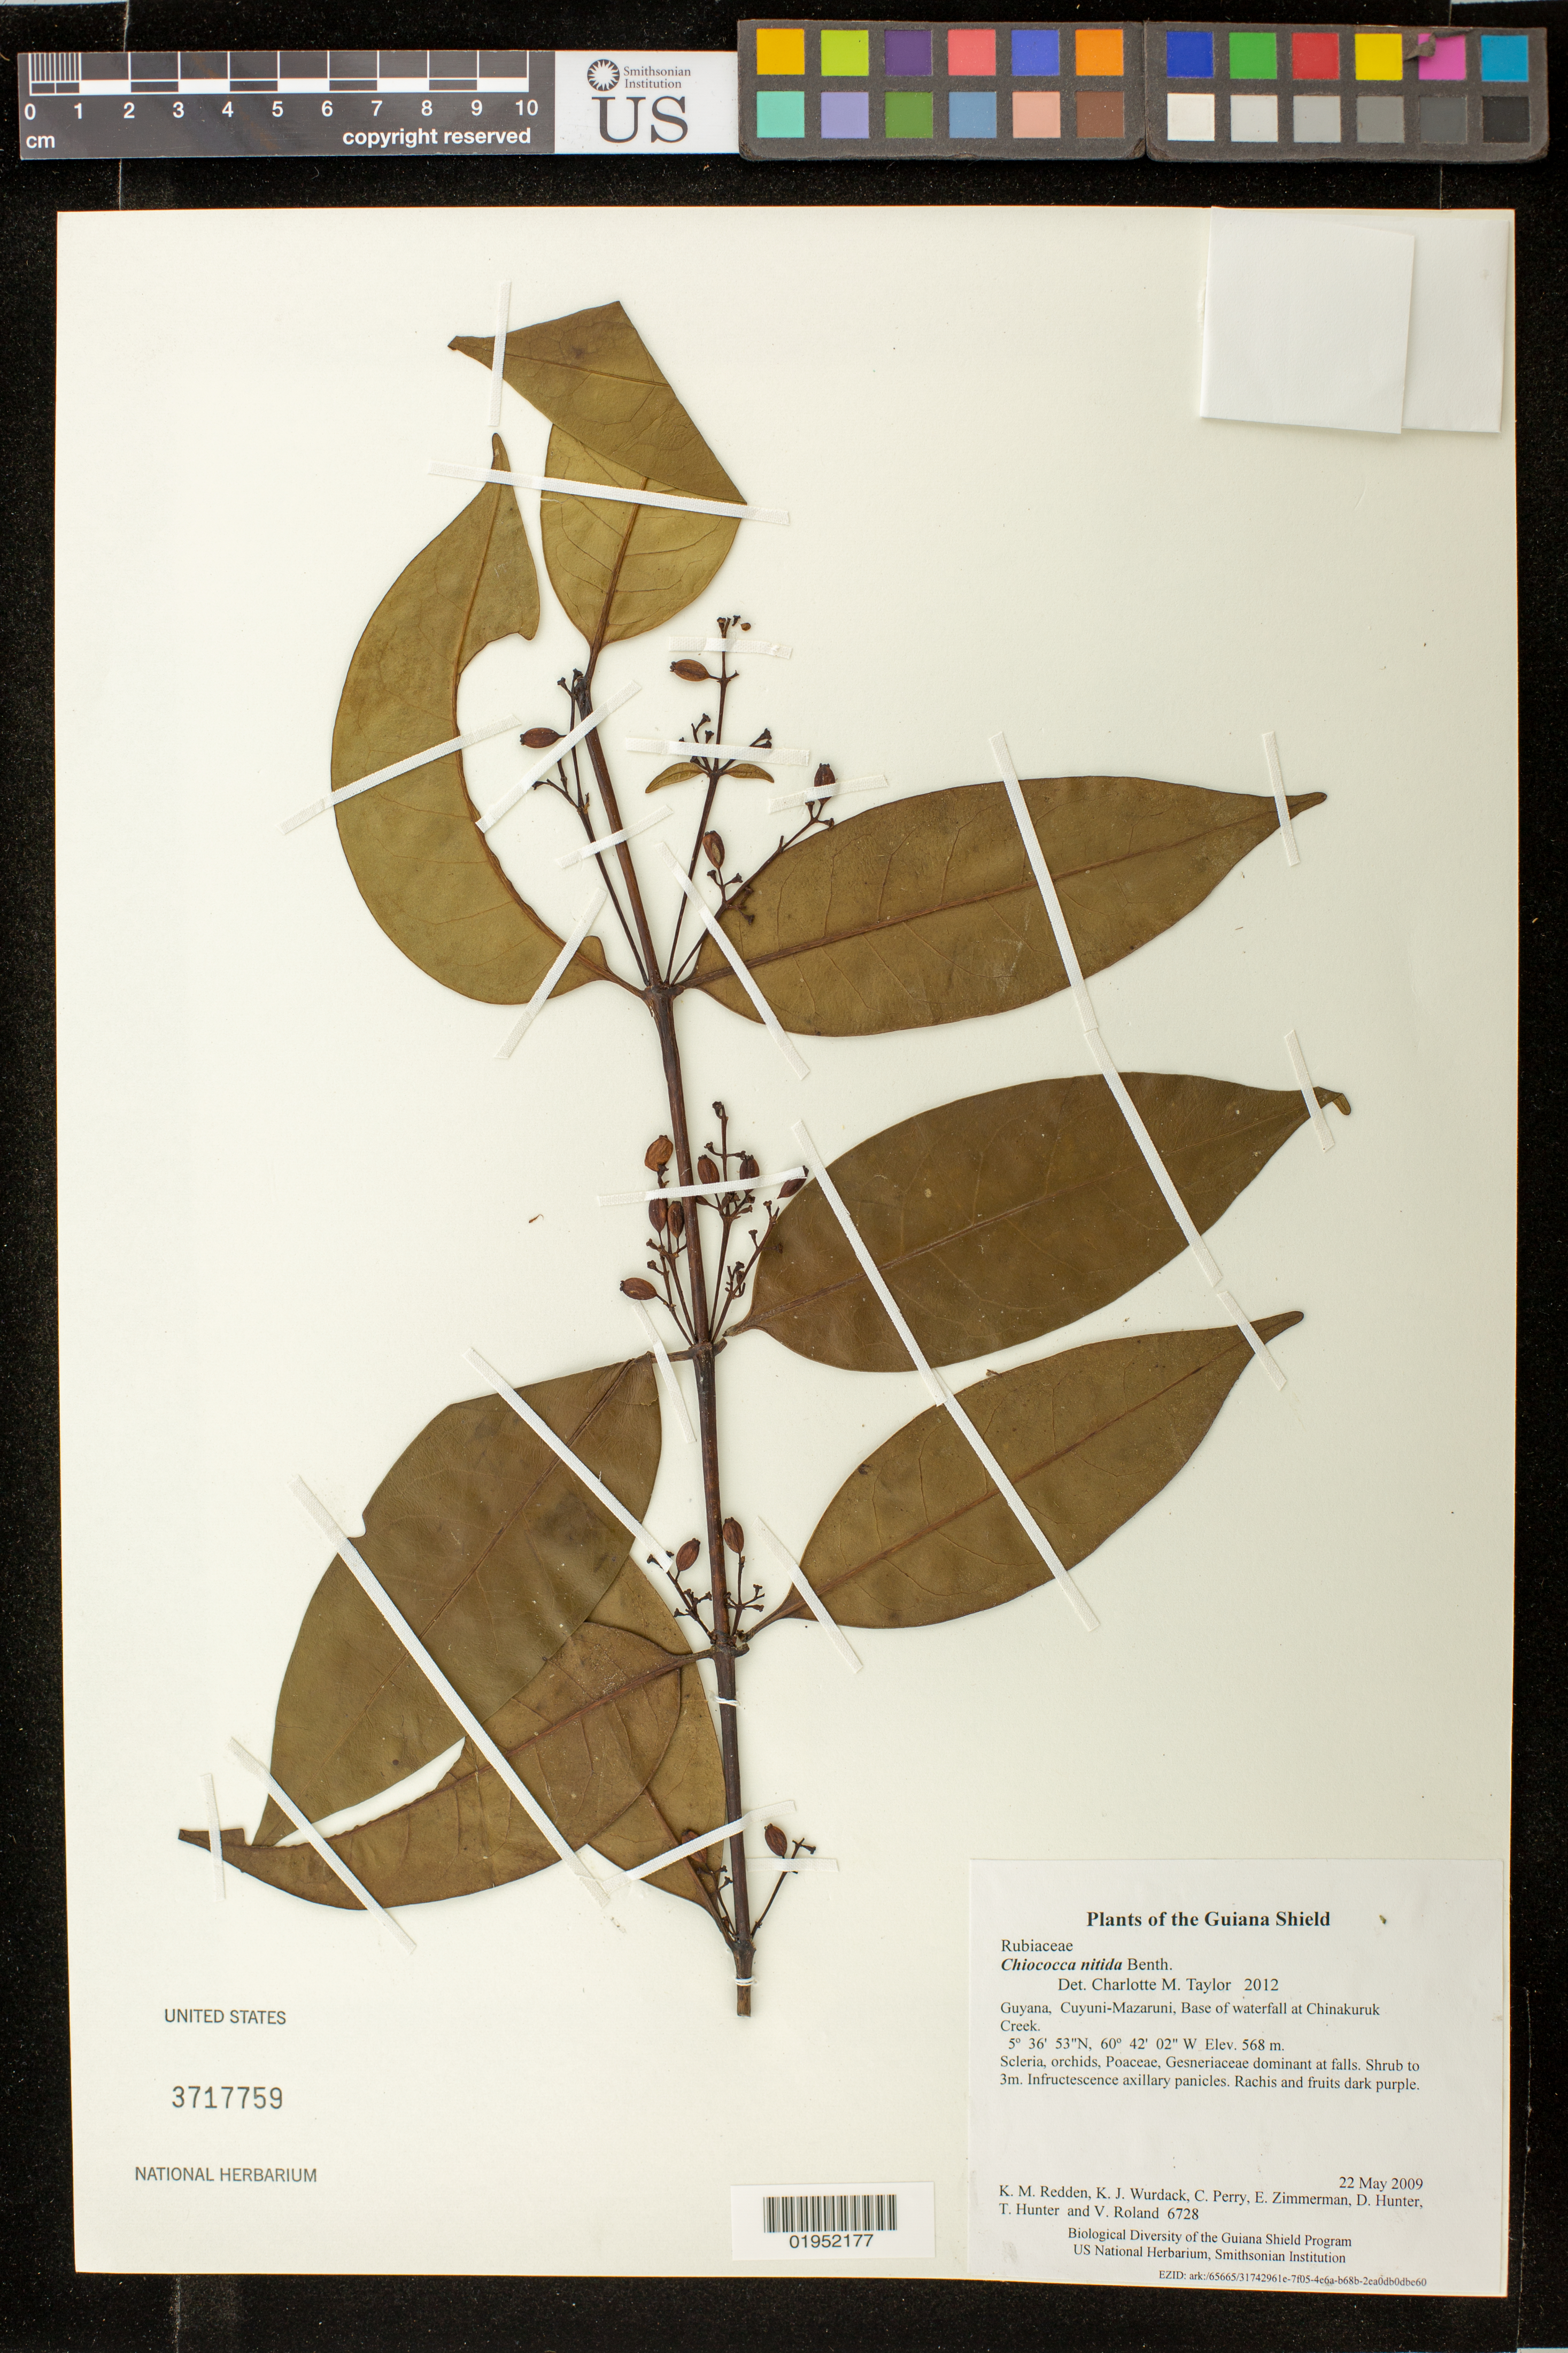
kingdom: Plantae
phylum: Tracheophyta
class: Magnoliopsida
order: Gentianales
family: Rubiaceae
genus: Chiococca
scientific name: Chiococca nitida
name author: Benth.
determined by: Taylor, Charlotte M.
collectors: K. M. Redden, K. Wurdack, C. Perry, E. Zimmerman, D. Hunter, T. Hunter & V. Roland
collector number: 6728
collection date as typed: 22 May 2009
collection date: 2009-05-22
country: Guyana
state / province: Cuyuni-Mazaruni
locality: Base of waterfall at Chinakuruk Creek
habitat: Scleria, orchids, Poaceae, Gesneriaceae dominant at falls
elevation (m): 568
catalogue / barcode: US 3717759